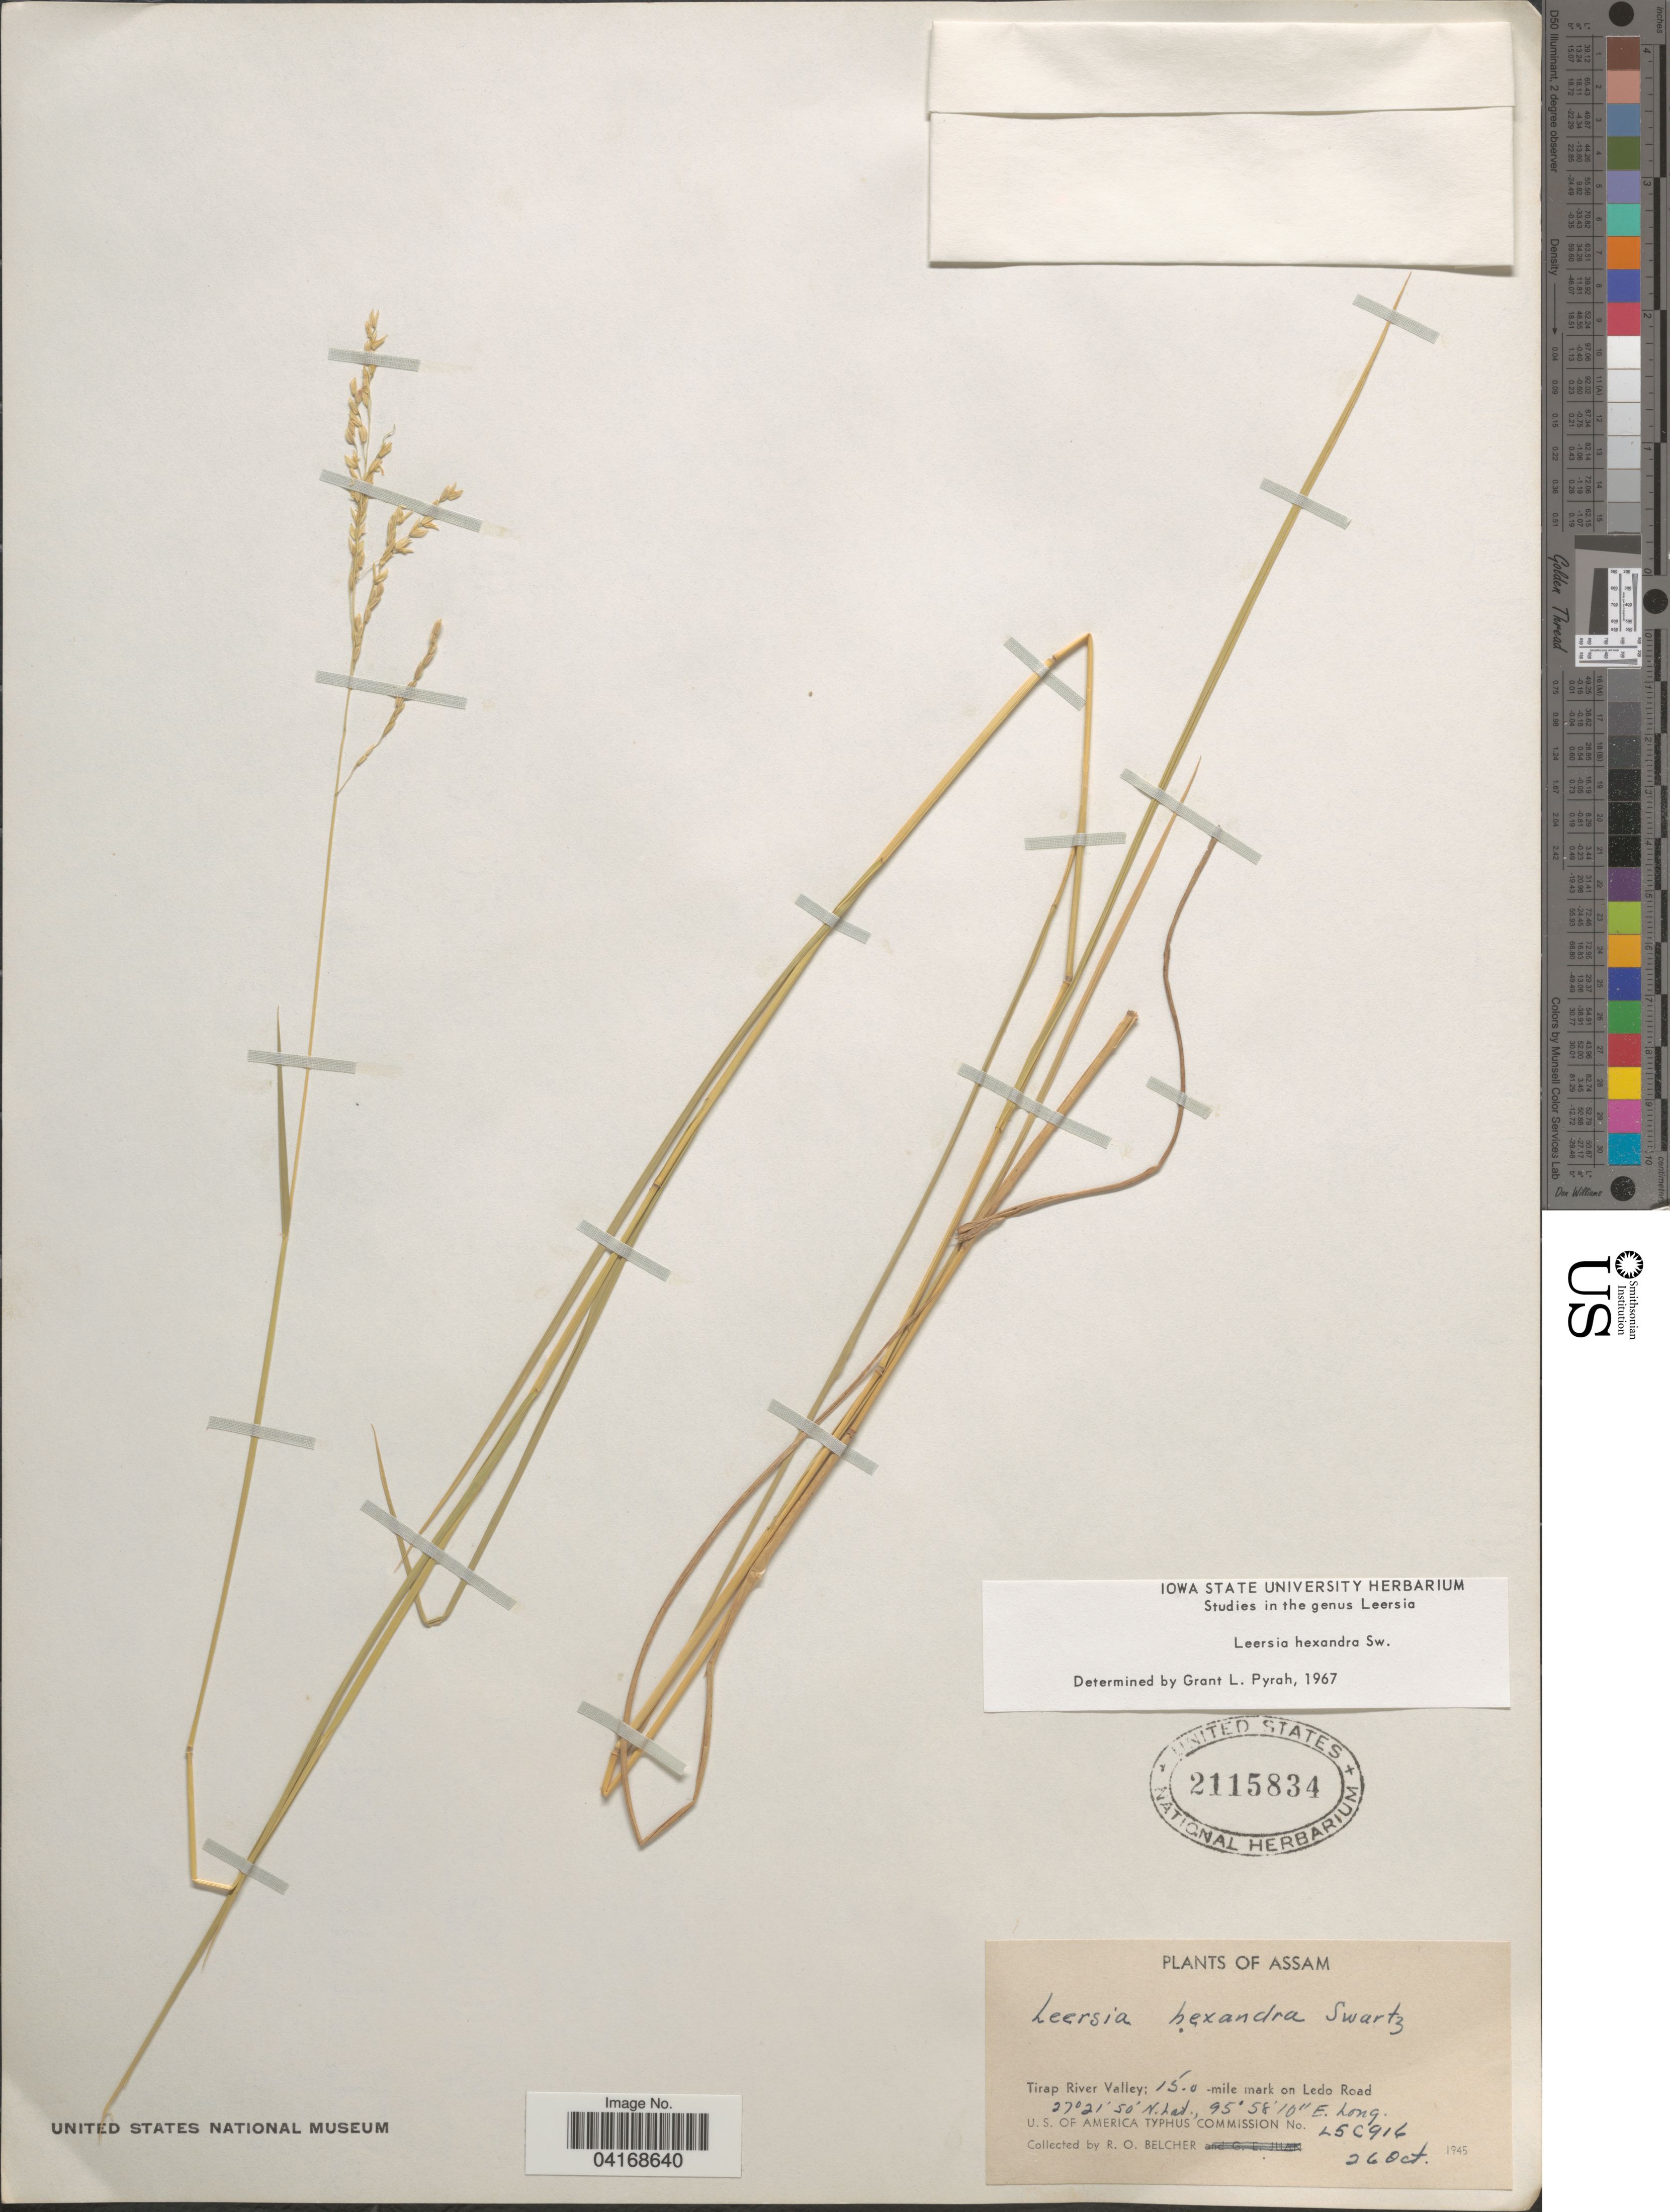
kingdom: Plantae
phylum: Tracheophyta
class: Liliopsida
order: Poales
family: Poaceae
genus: Leersia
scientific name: Leersia hexandra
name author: Sw.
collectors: R. Belcher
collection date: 1945-10-26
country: India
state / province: Assam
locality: Tirap River Valley; 15.0 mile mark on Ledo Road.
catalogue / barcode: US 2115834